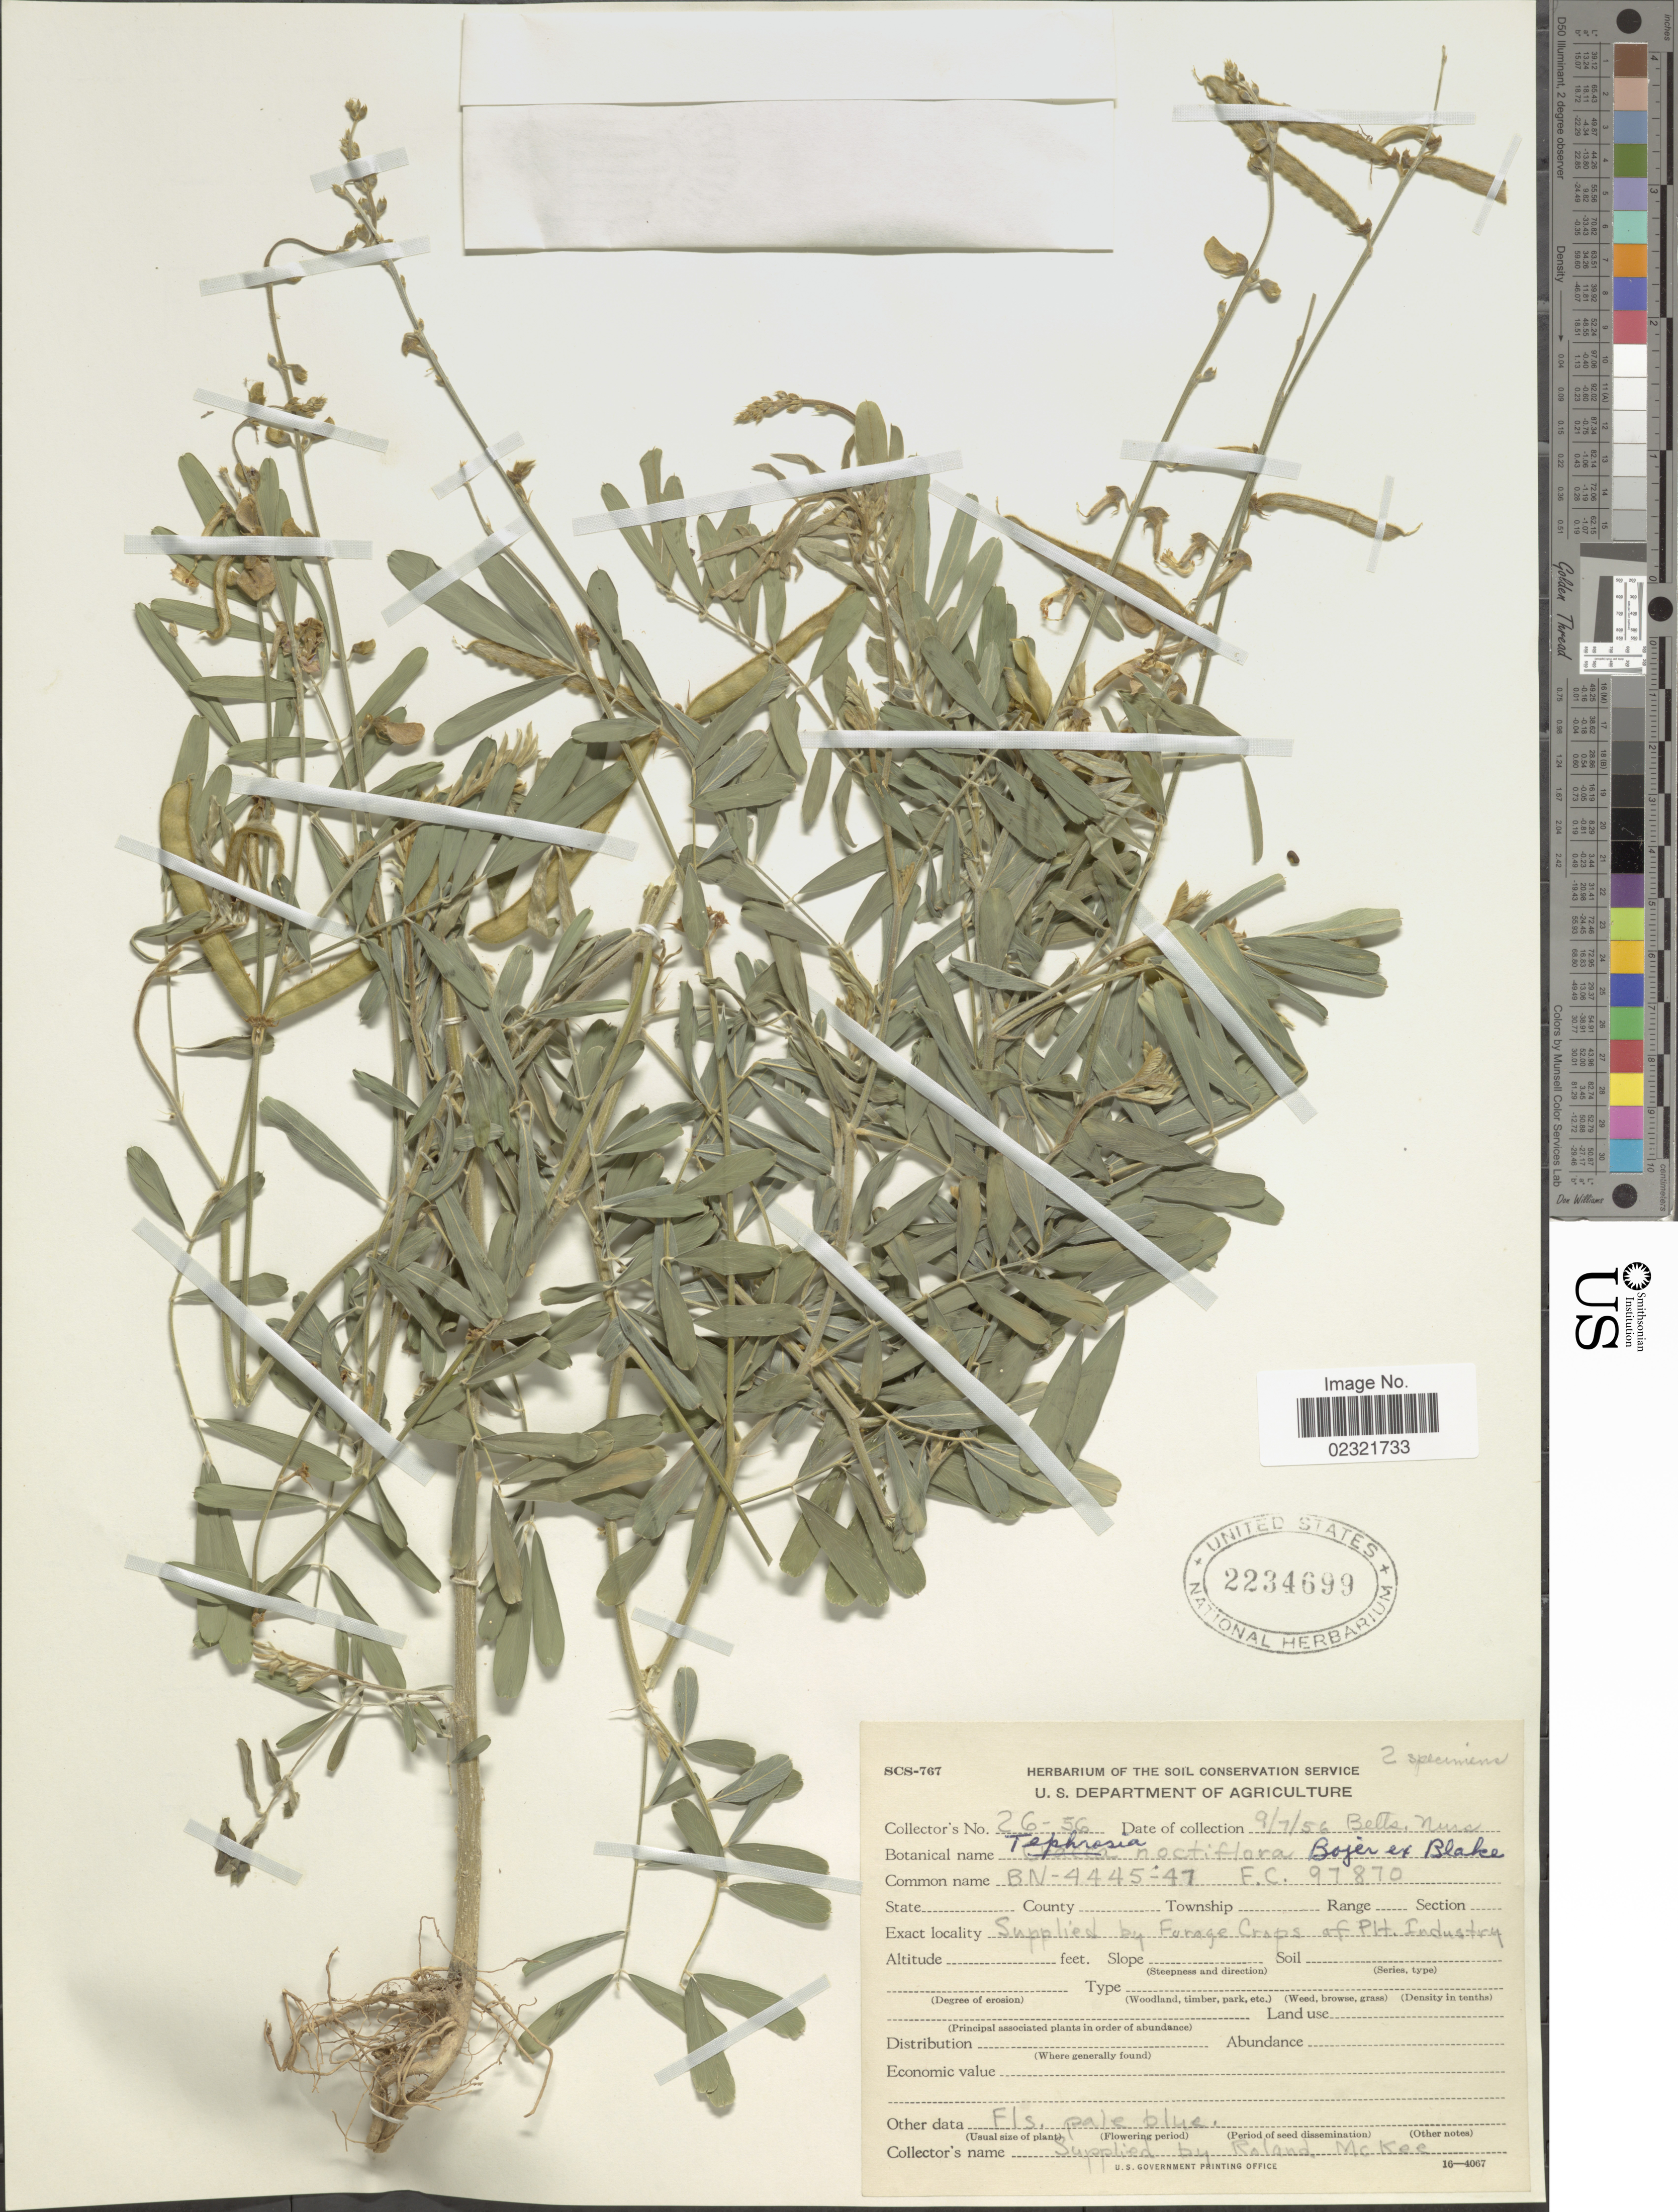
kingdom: Plantae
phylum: Tracheophyta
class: Magnoliopsida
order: Fabales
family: Fabaceae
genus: Tephrosia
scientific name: Tephrosia noctiflora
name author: Bojer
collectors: R. Mckee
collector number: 26-56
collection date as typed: Transcribed d/m/y: 7/9/56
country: United States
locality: Supplied by Forage Craps of P H. Industry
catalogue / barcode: US 2234699